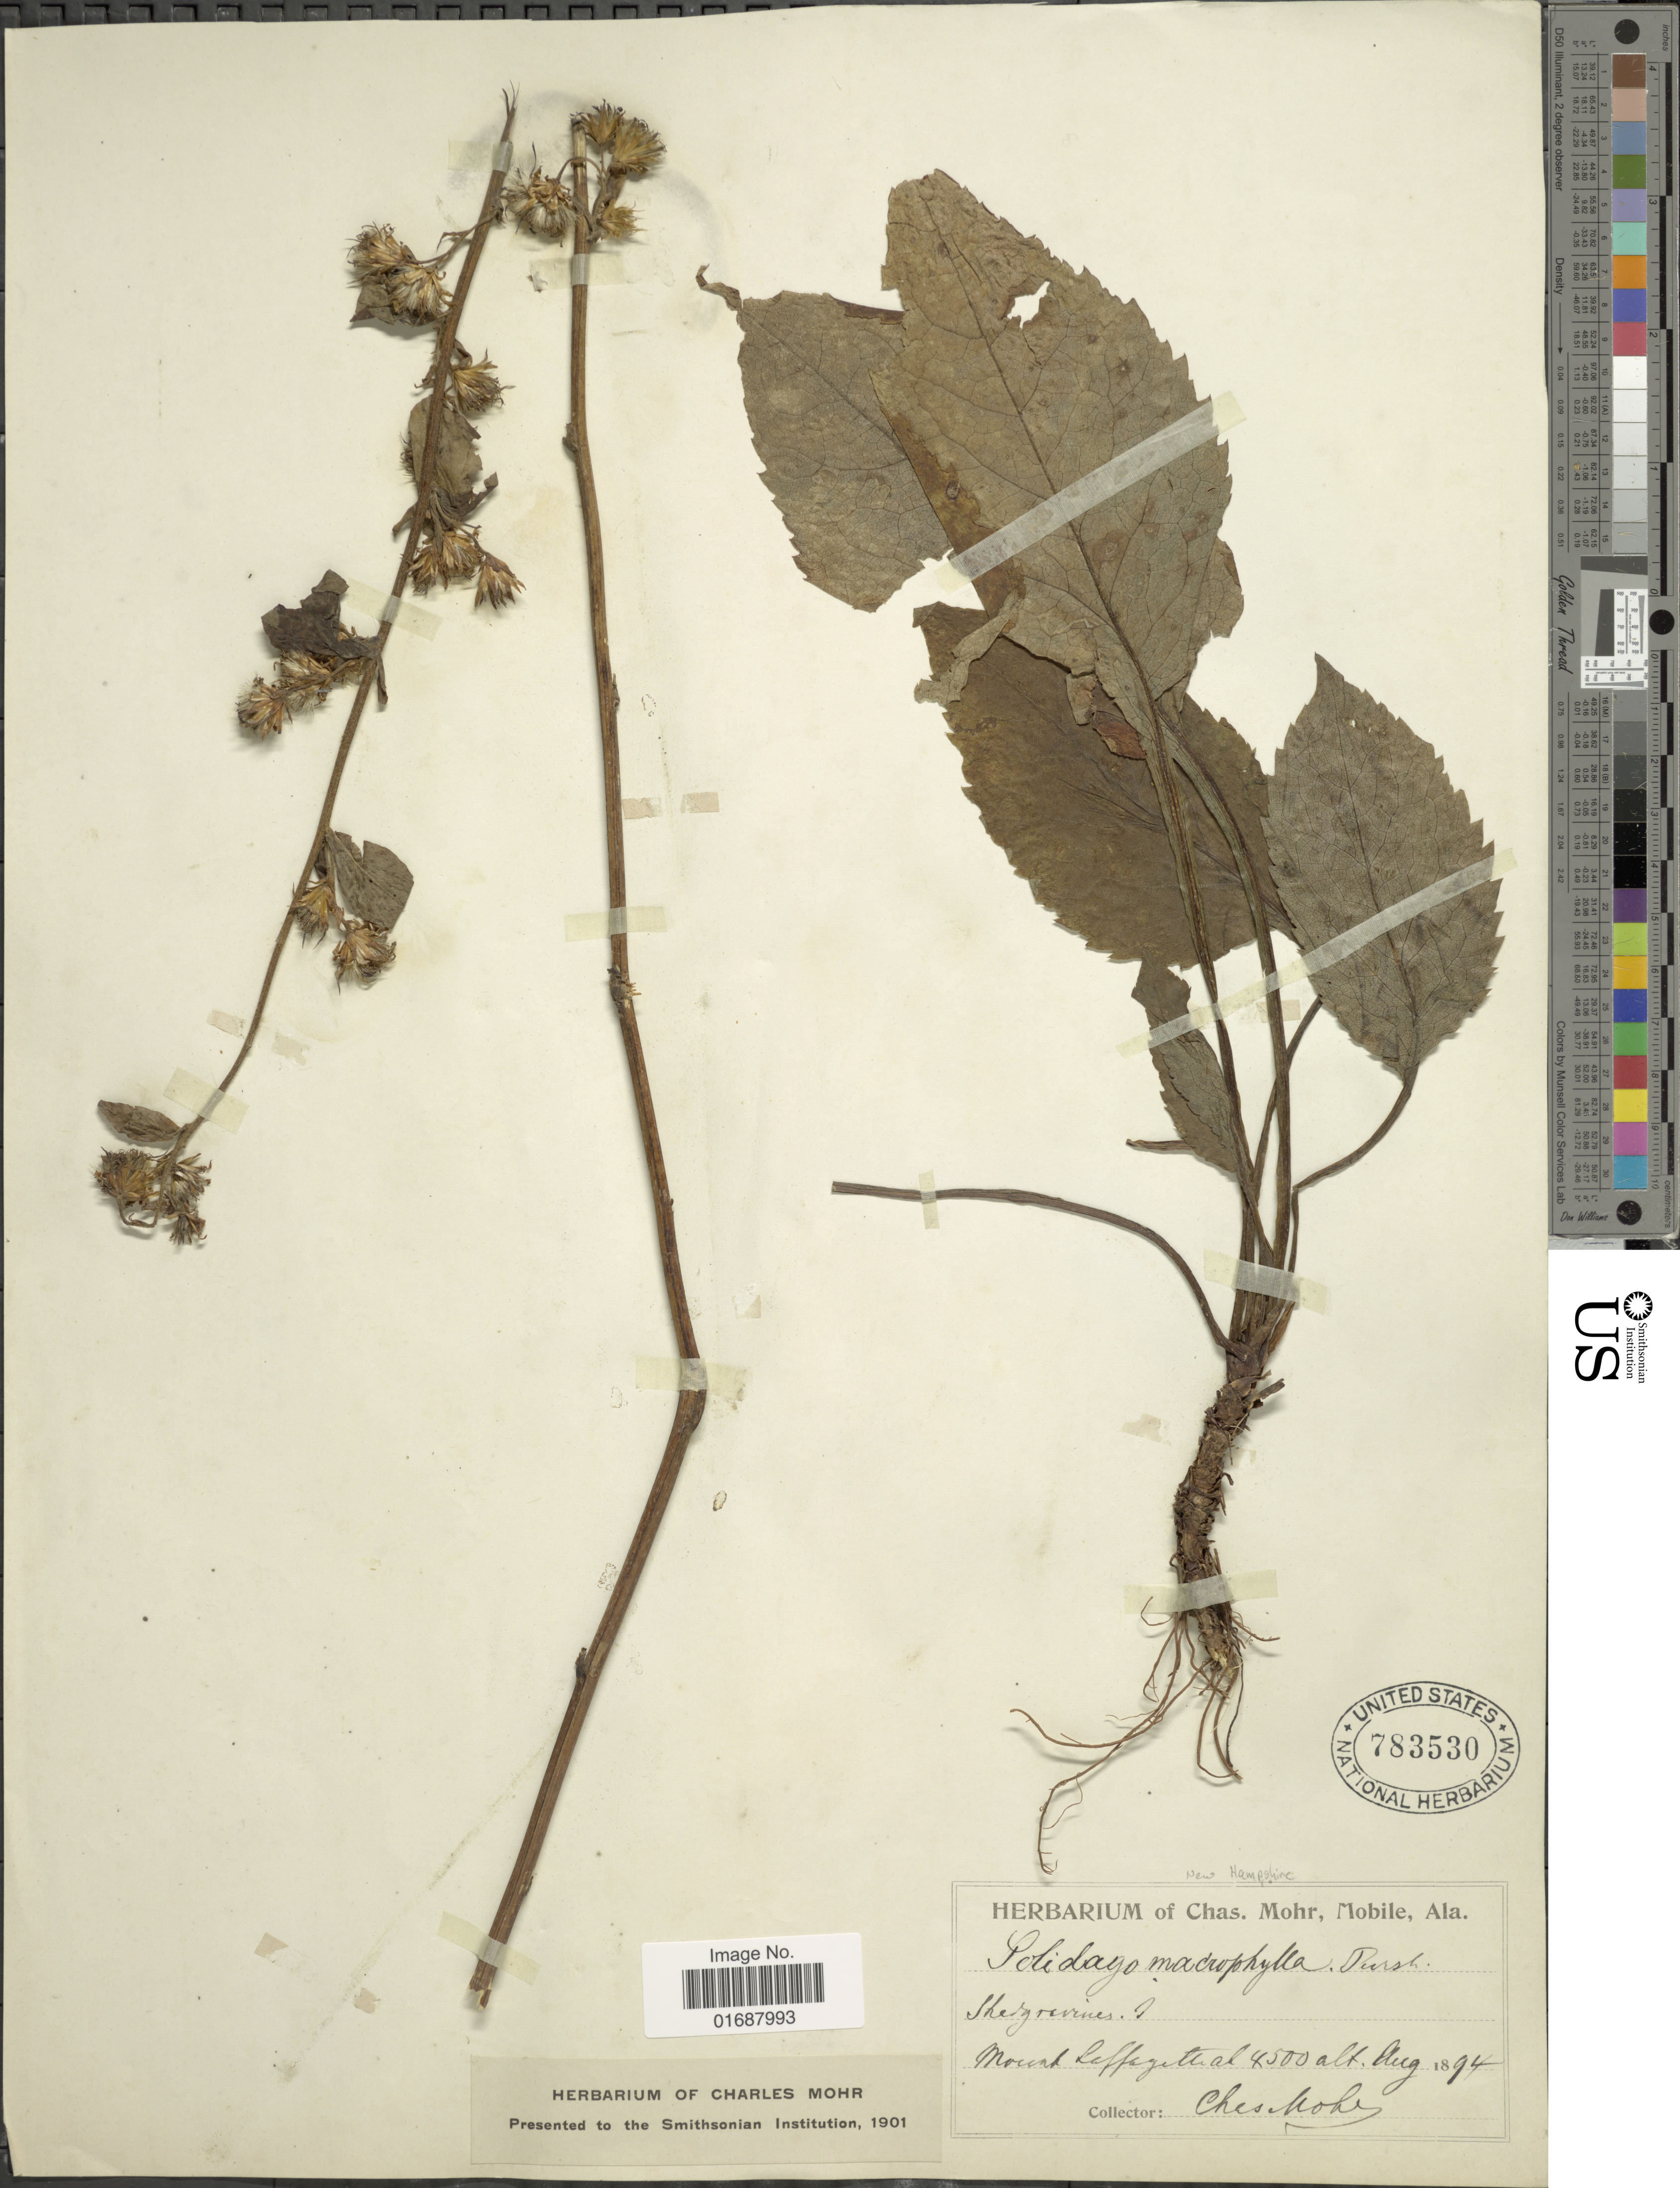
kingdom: Plantae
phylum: Tracheophyta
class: Magnoliopsida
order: Asterales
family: Asteraceae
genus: Solidago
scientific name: Solidago macrophylla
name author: Banks ex Pursh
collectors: Mohr, C. T. (herbarium)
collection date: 1894-08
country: United States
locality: Mount Laffayette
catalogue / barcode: US 783530